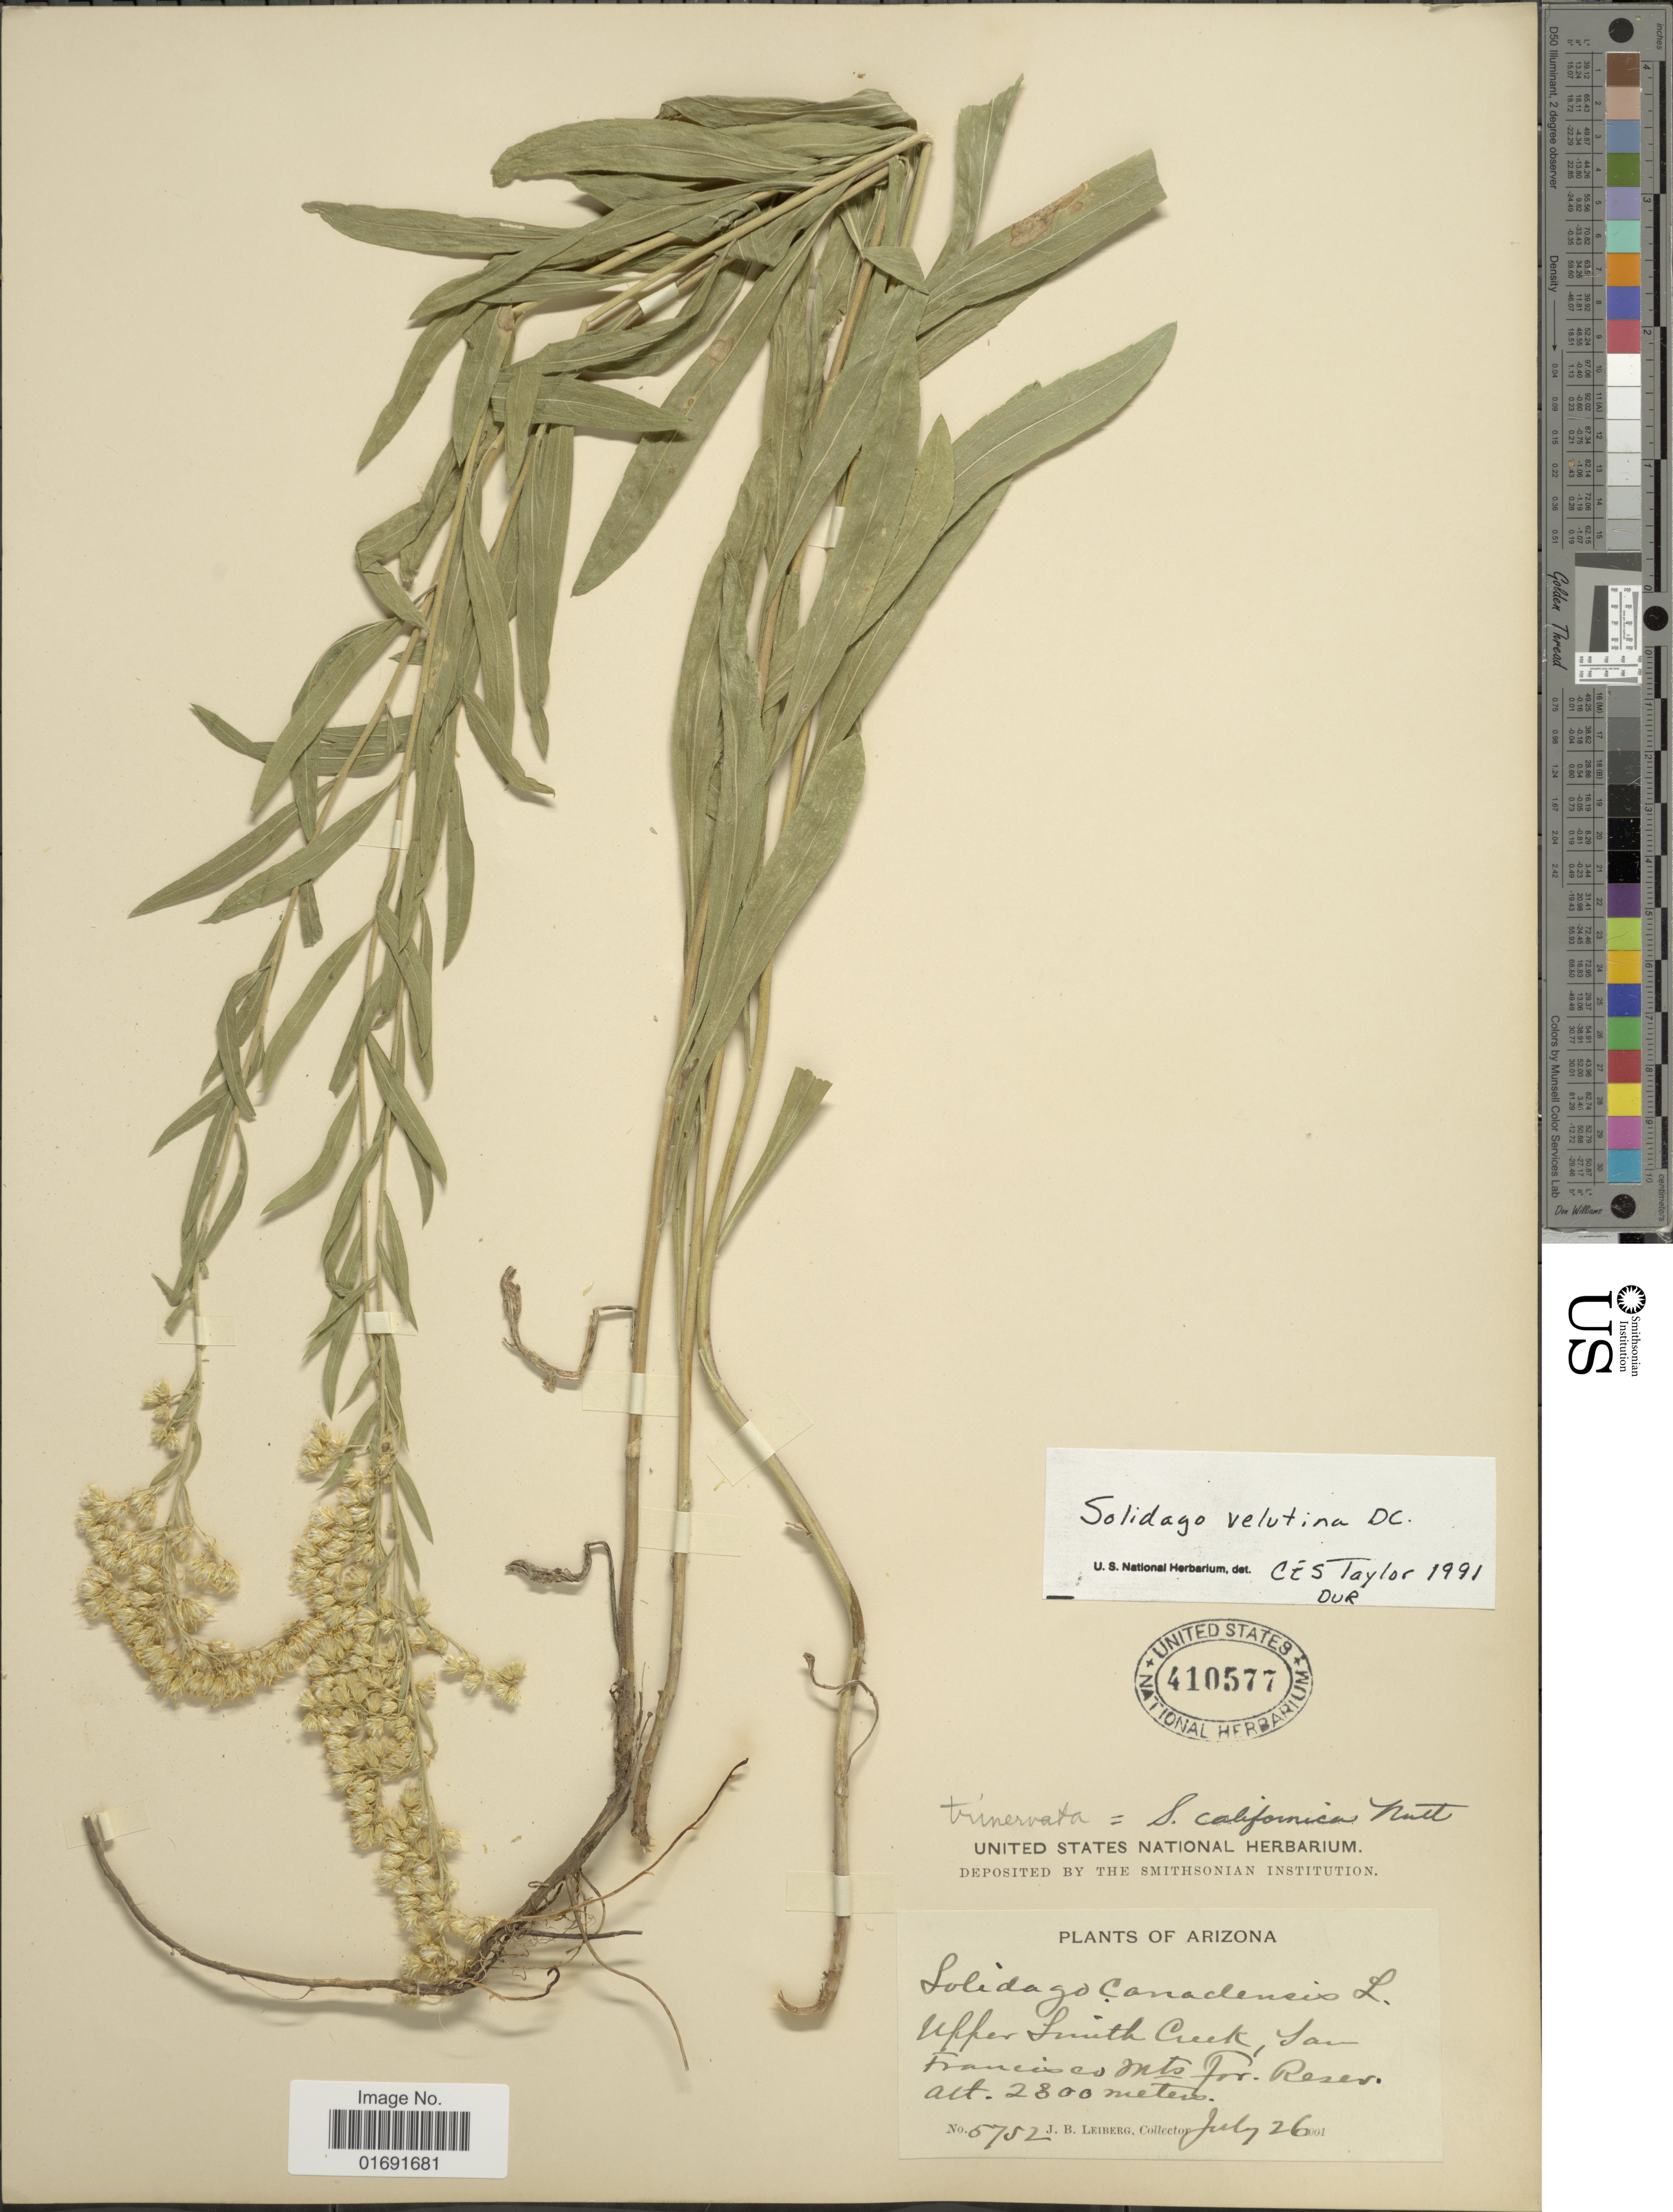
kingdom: Plantae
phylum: Tracheophyta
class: Magnoliopsida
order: Asterales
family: Asteraceae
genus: Solidago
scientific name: Solidago velutina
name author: DC.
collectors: J. B. Leiberg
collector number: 6752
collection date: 1901-07-26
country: United States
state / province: Arizona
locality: Upper Smith Creek, San Francisco Mts., For. Reser.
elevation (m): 2800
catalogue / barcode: US 410577